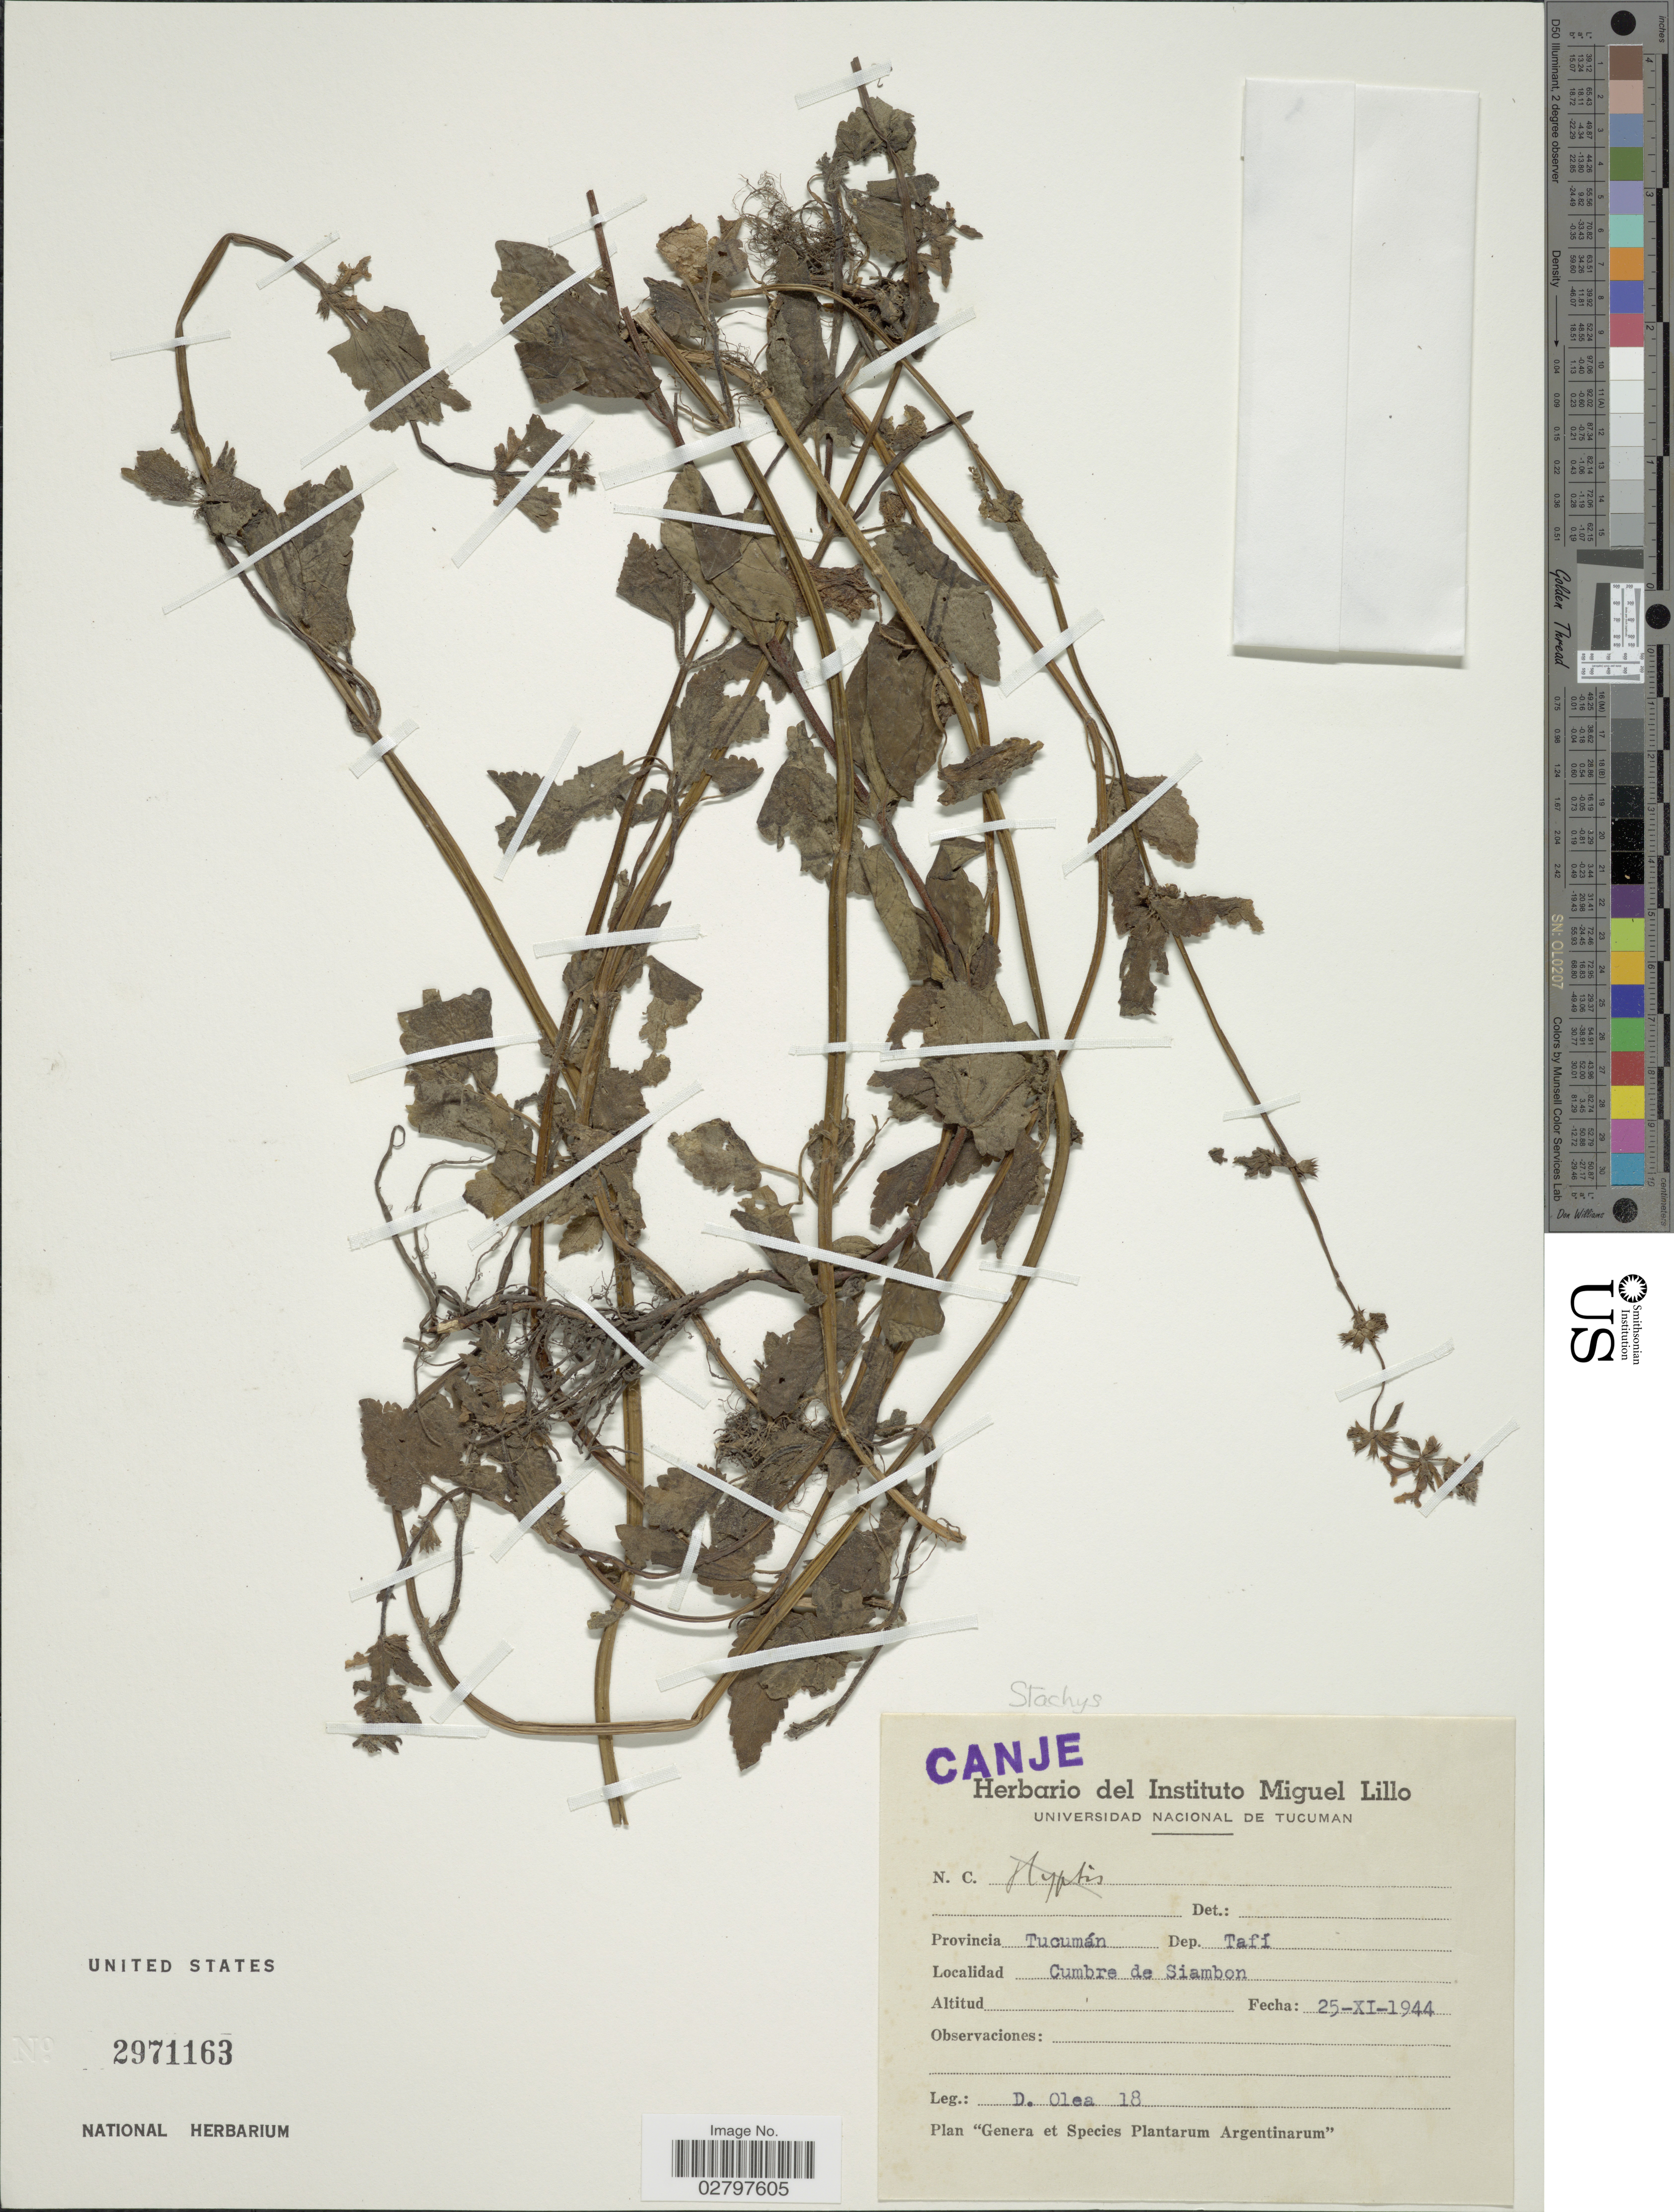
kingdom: Plantae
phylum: Tracheophyta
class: Magnoliopsida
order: Lamiales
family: Lamiaceae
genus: Stachys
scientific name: Stachys sp.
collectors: D. Olea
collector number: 18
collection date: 1944-11-25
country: Argentina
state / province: Tucuman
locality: Dep. Tafí, Cumbre de Siambon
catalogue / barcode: US 2971163